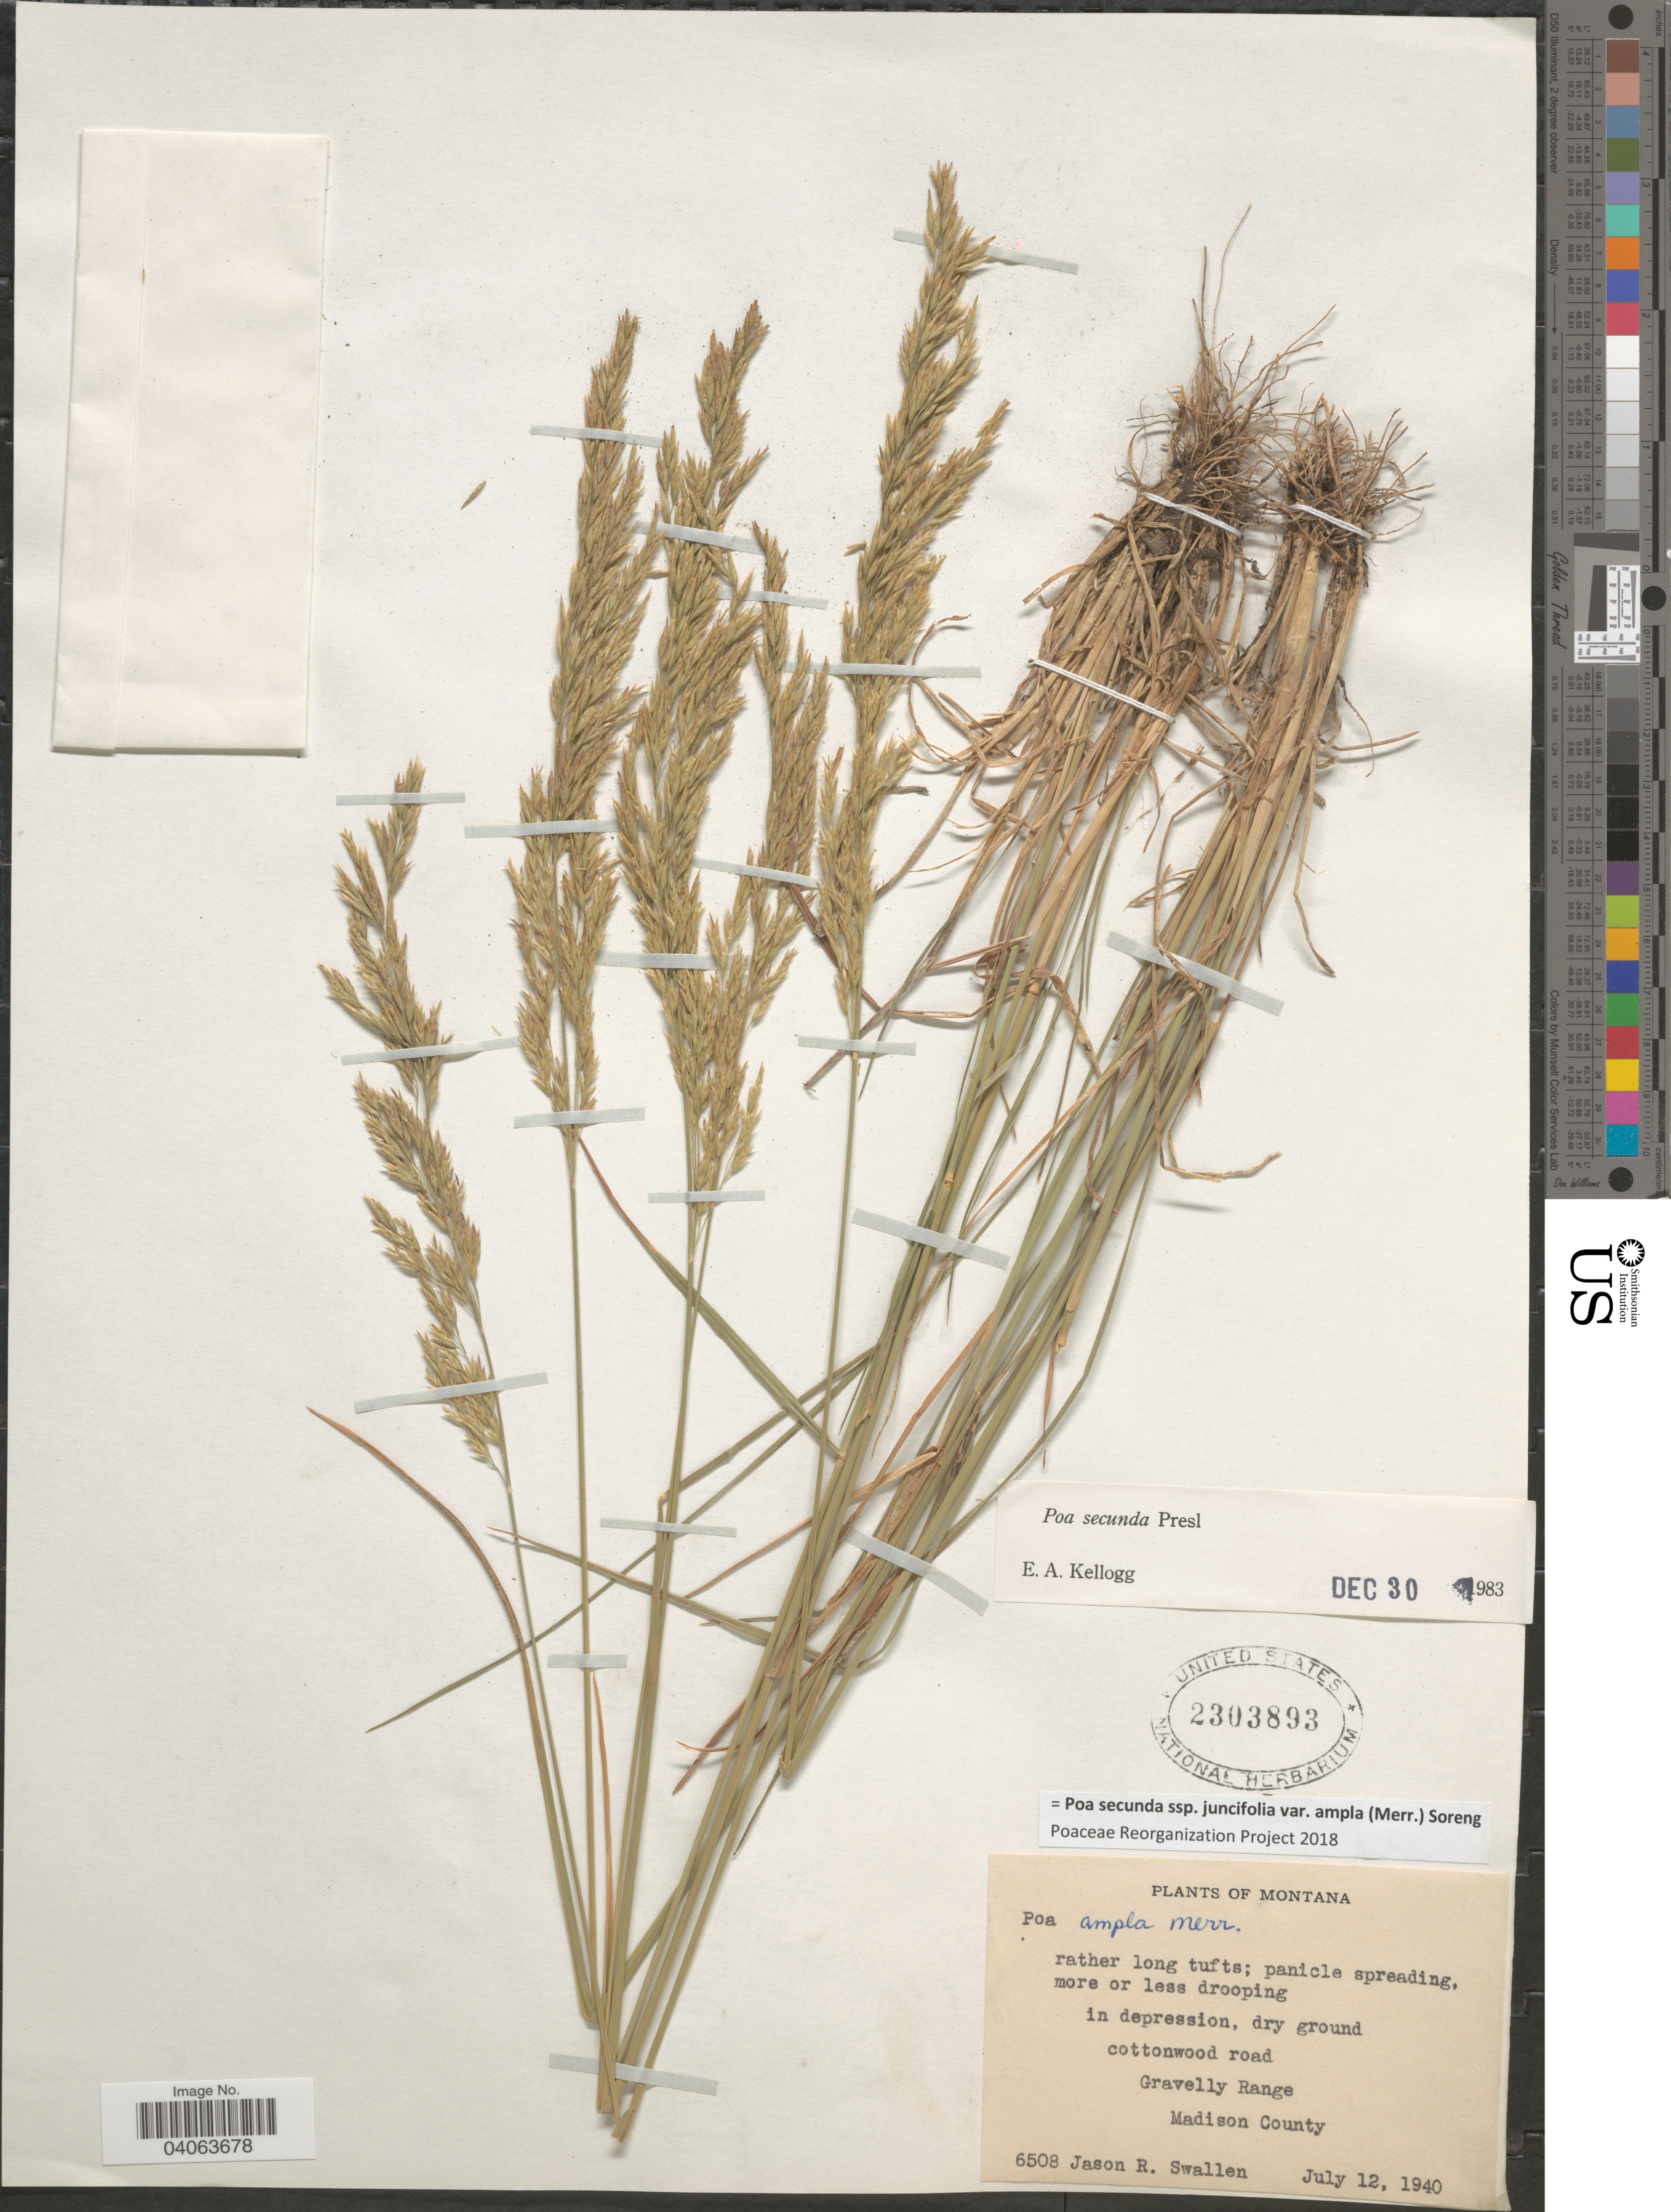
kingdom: Plantae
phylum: Tracheophyta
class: Liliopsida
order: Poales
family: Poaceae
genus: Poa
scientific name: Poa secunda subsp. juncifolia var. ampla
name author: (Merr.) Soreng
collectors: J. R. Swallen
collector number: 6508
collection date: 1940-07-12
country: United States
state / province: Montana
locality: In depression, dry ground, cottonwood road, Gravelly Range, Madison County.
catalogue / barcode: US 2303893